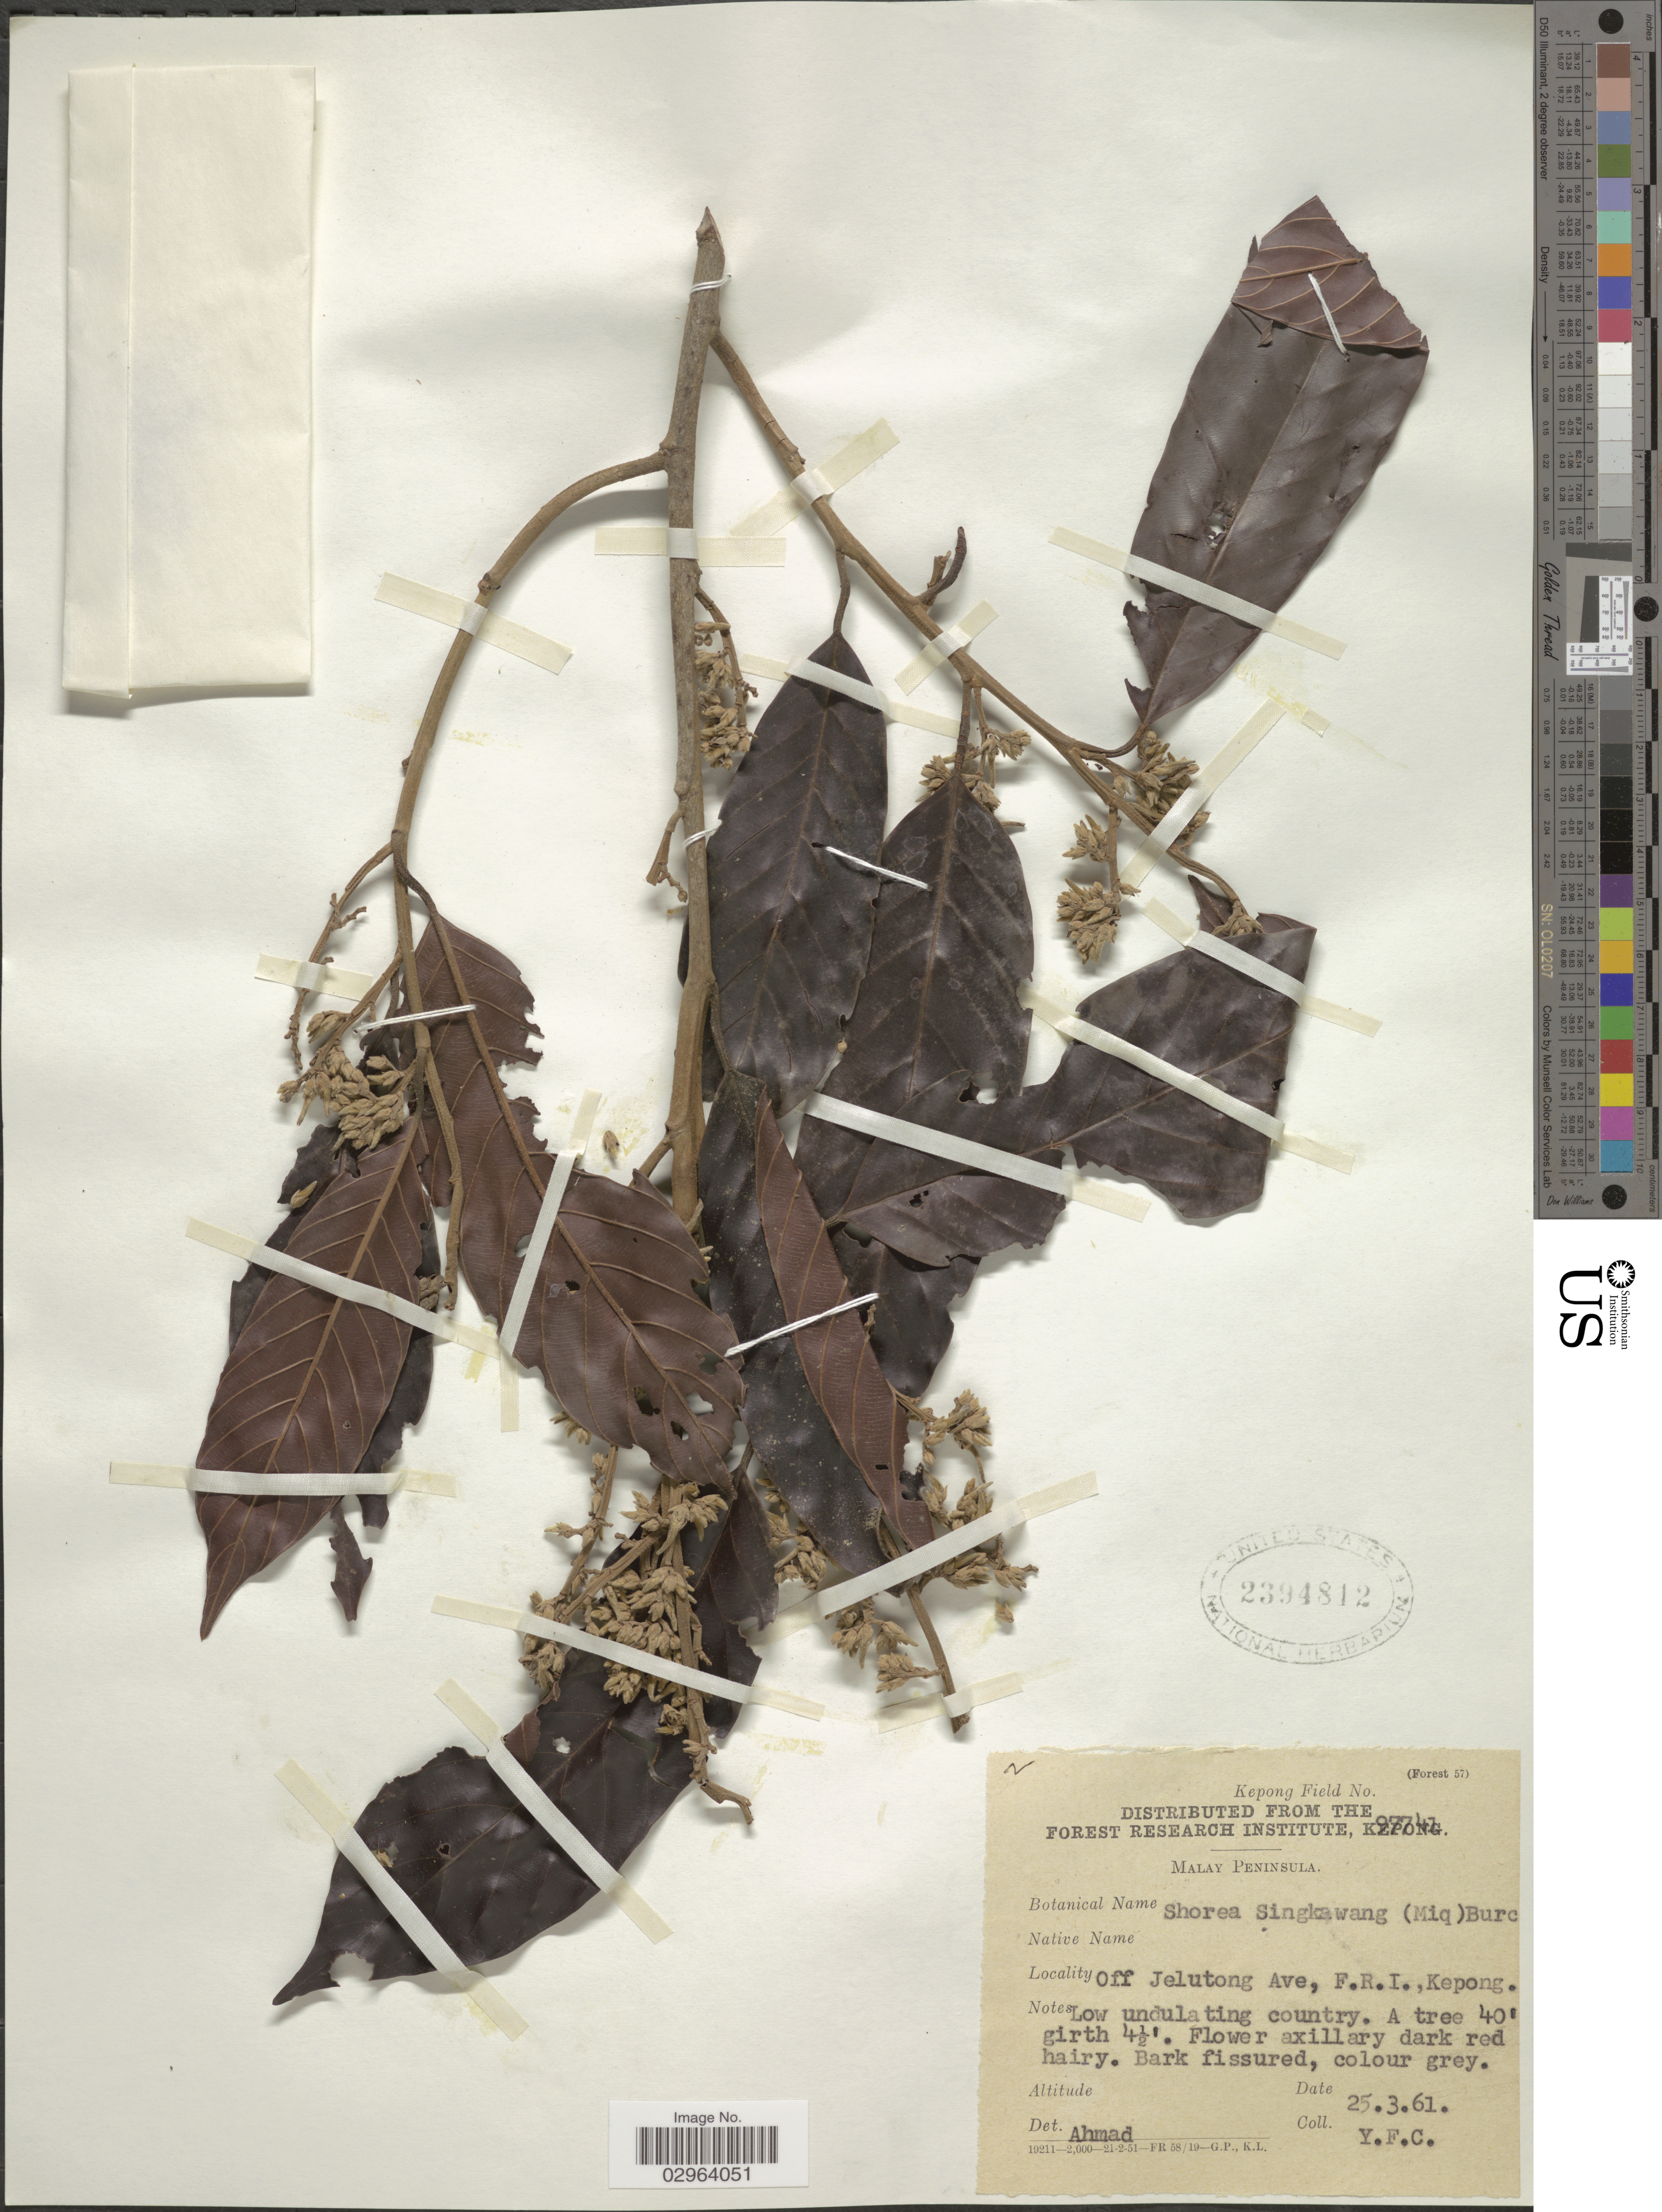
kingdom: Plantae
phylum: Tracheophyta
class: Magnoliopsida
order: Malvales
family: Dipterocarpaceae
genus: Rubroshorea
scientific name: Rubroshorea singkawang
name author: (Miq.) P.S. Ashton & J. Heck.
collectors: Y. F. C.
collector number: Kepong Field 97741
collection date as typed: Transcribed d/m/y: 25/3/61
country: Malaysia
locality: Malay Peninsula. Off Jelutong Ave, F.R.I., Kepong.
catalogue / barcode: US 2394812